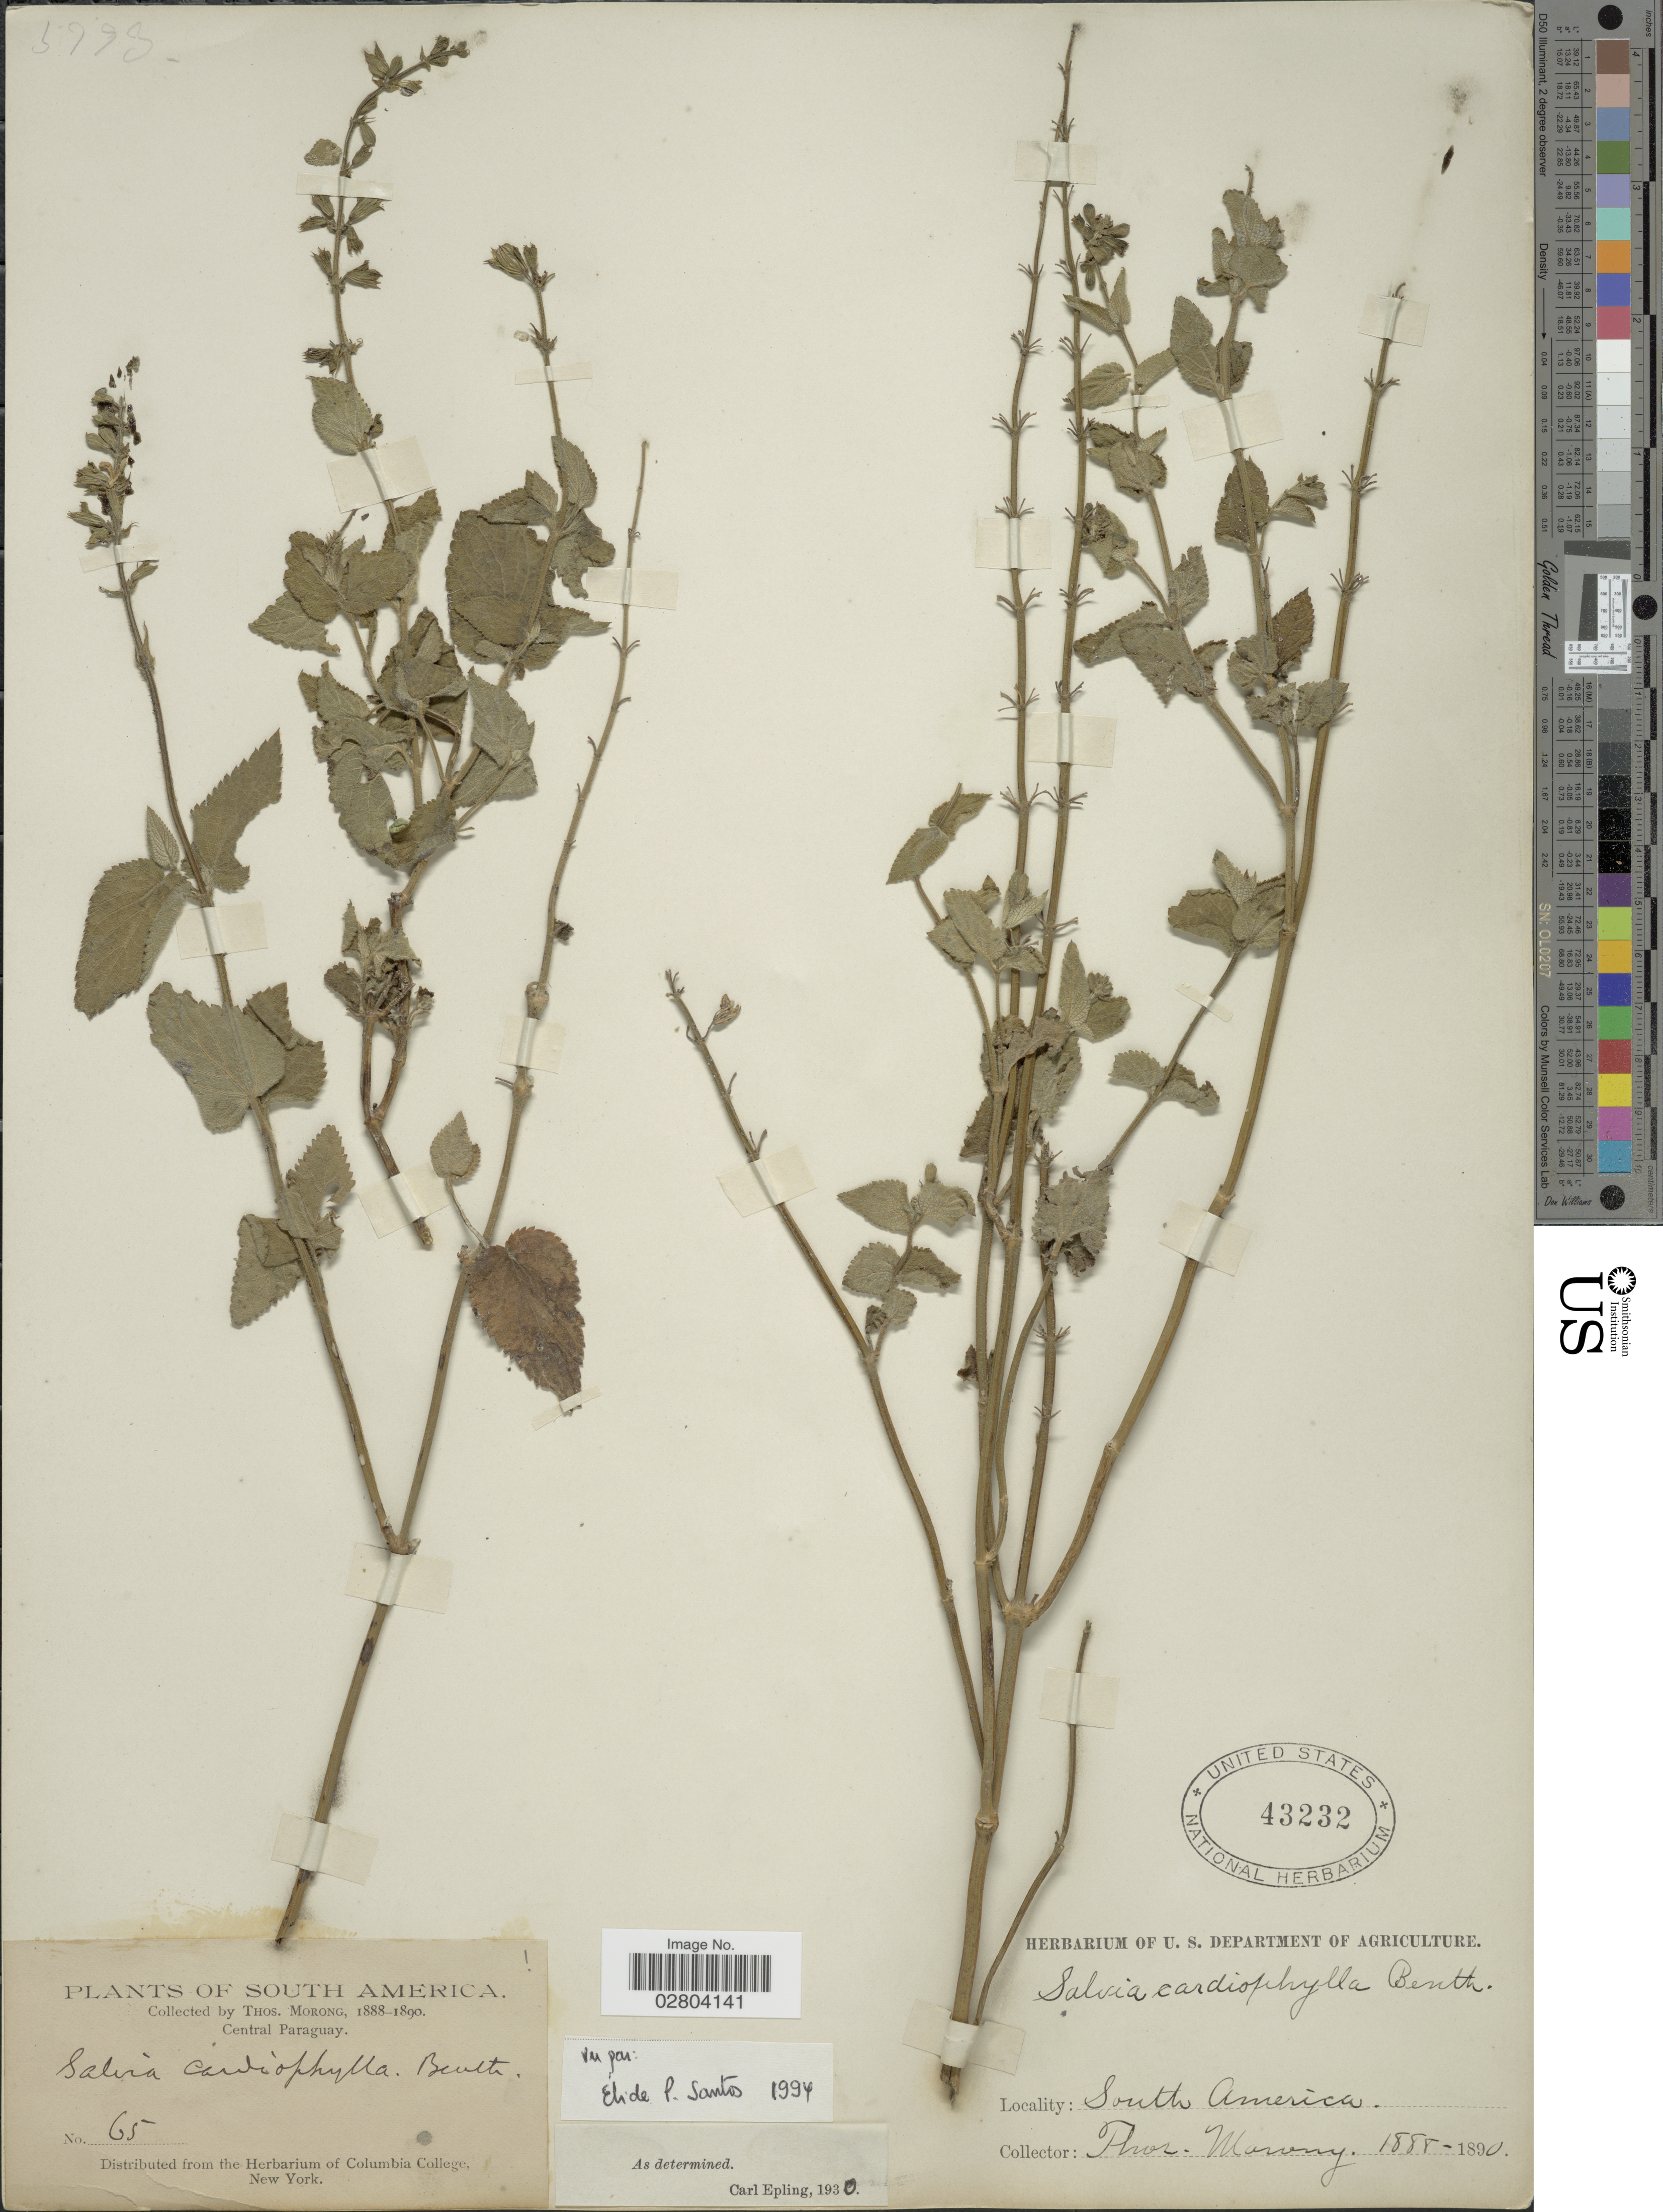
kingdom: Plantae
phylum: Tracheophyta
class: Magnoliopsida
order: Lamiales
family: Lamiaceae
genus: Salvia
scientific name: Salvia cardiophylla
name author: Benth.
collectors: ex herb. T. Morong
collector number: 65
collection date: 1888/1890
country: Paraguay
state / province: Central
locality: South America. Central Paraguay.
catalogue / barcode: US 43232